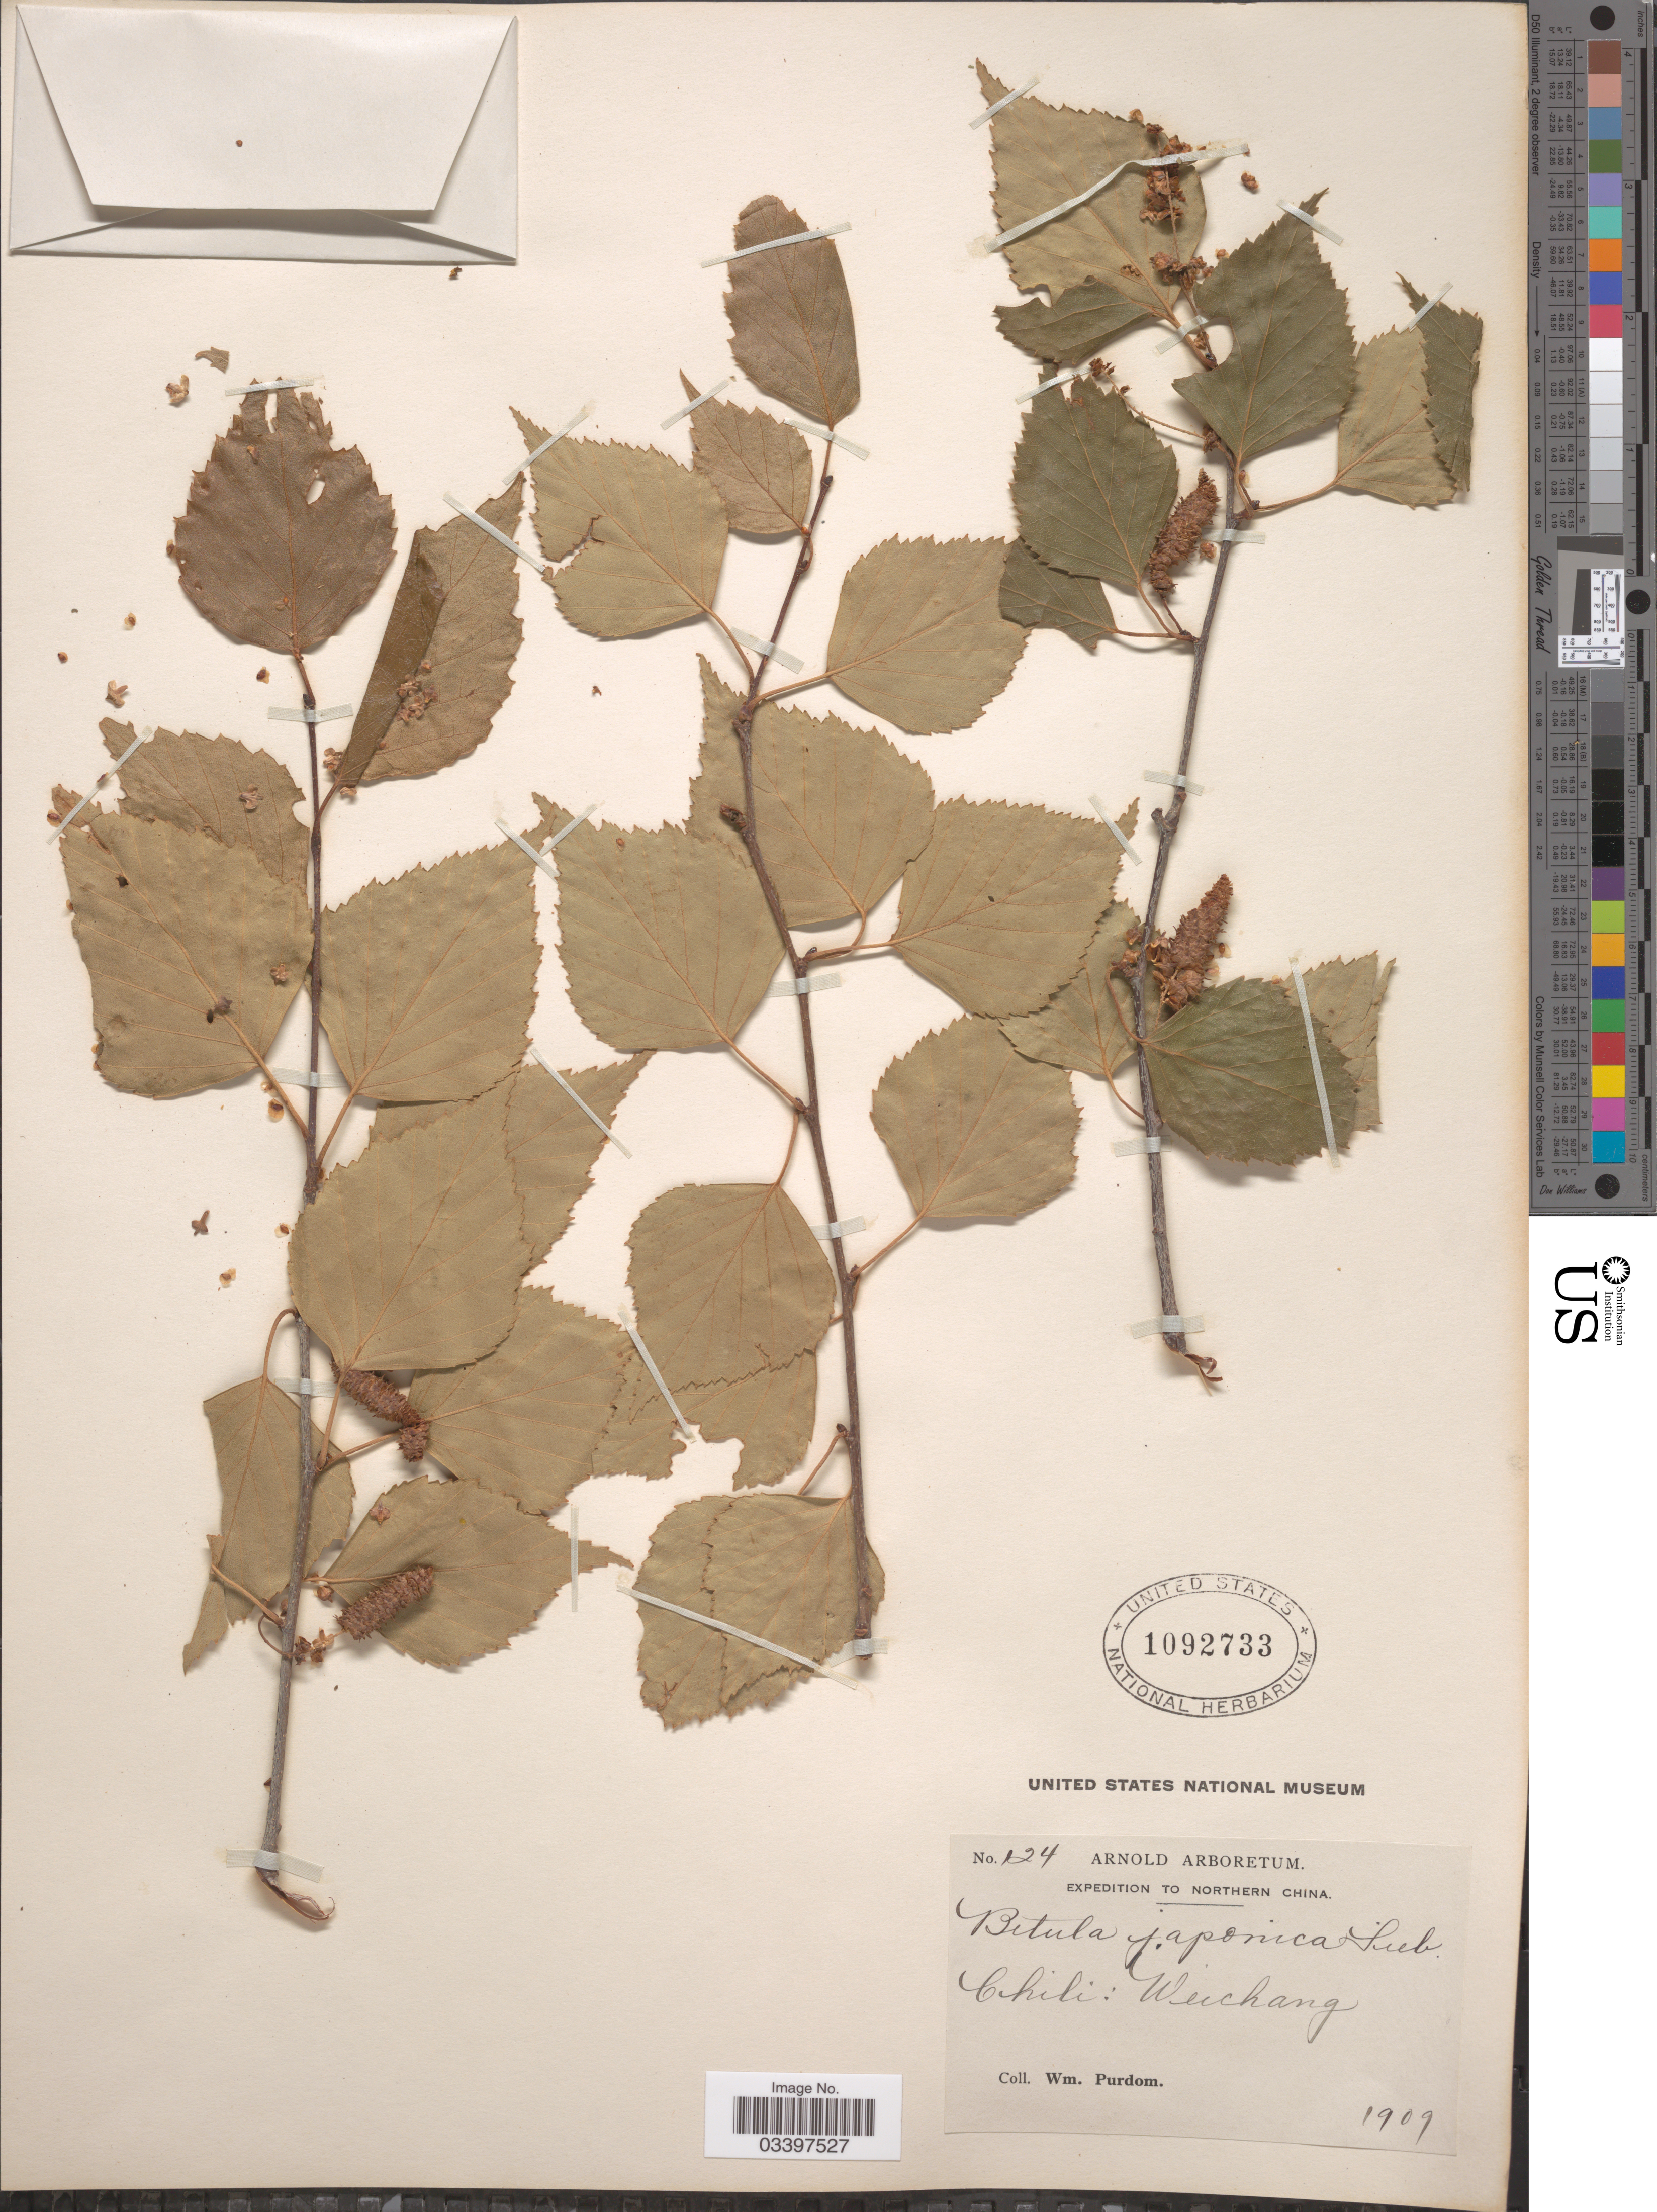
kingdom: Plantae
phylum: Tracheophyta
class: Magnoliopsida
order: Fagales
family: Betulaceae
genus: Betula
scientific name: Betula platyphylla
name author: Sukaczev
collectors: W. Purdom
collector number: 124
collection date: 1909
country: China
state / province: Hebei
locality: Northern China. Chili: Weichang.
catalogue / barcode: US 1092733